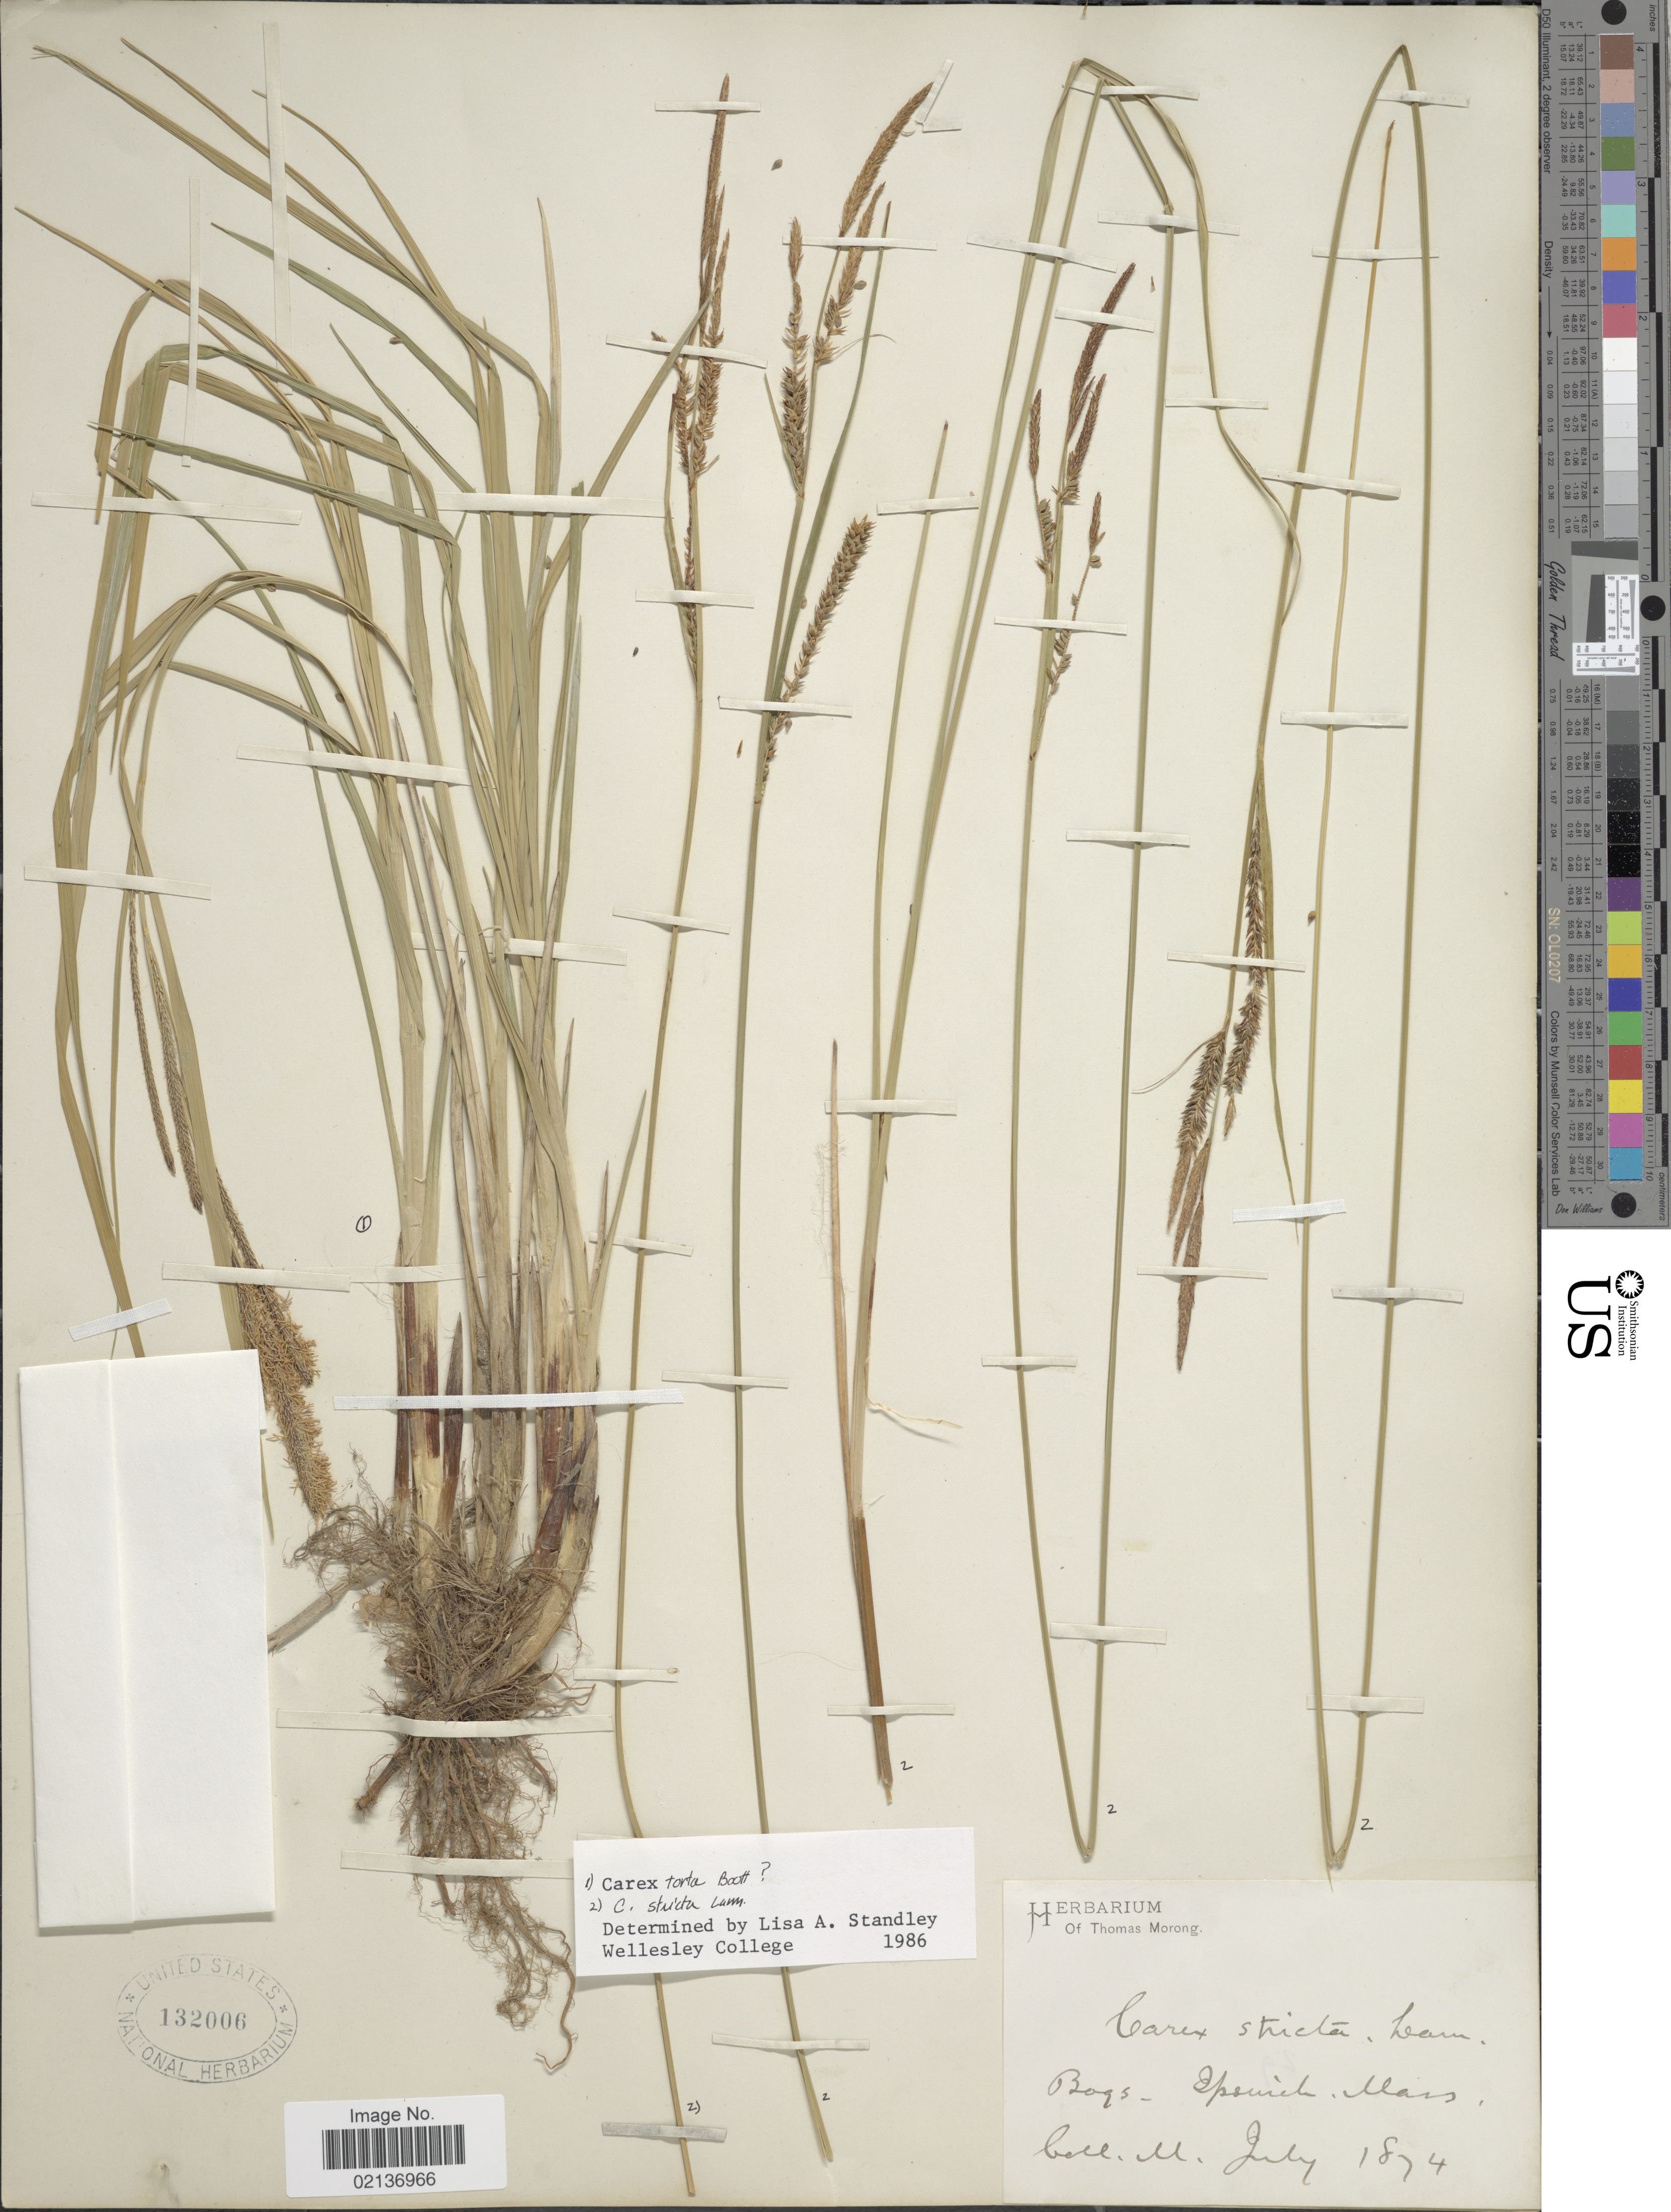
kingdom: Plantae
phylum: Tracheophyta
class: Liliopsida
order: Poales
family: Cyperaceae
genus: Carex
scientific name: Carex torta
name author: Boott ex Tuck.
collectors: ex herb. T. Morong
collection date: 1874-07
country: United States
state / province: Massachusetts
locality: Ipswich, Mass.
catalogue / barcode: US 132006